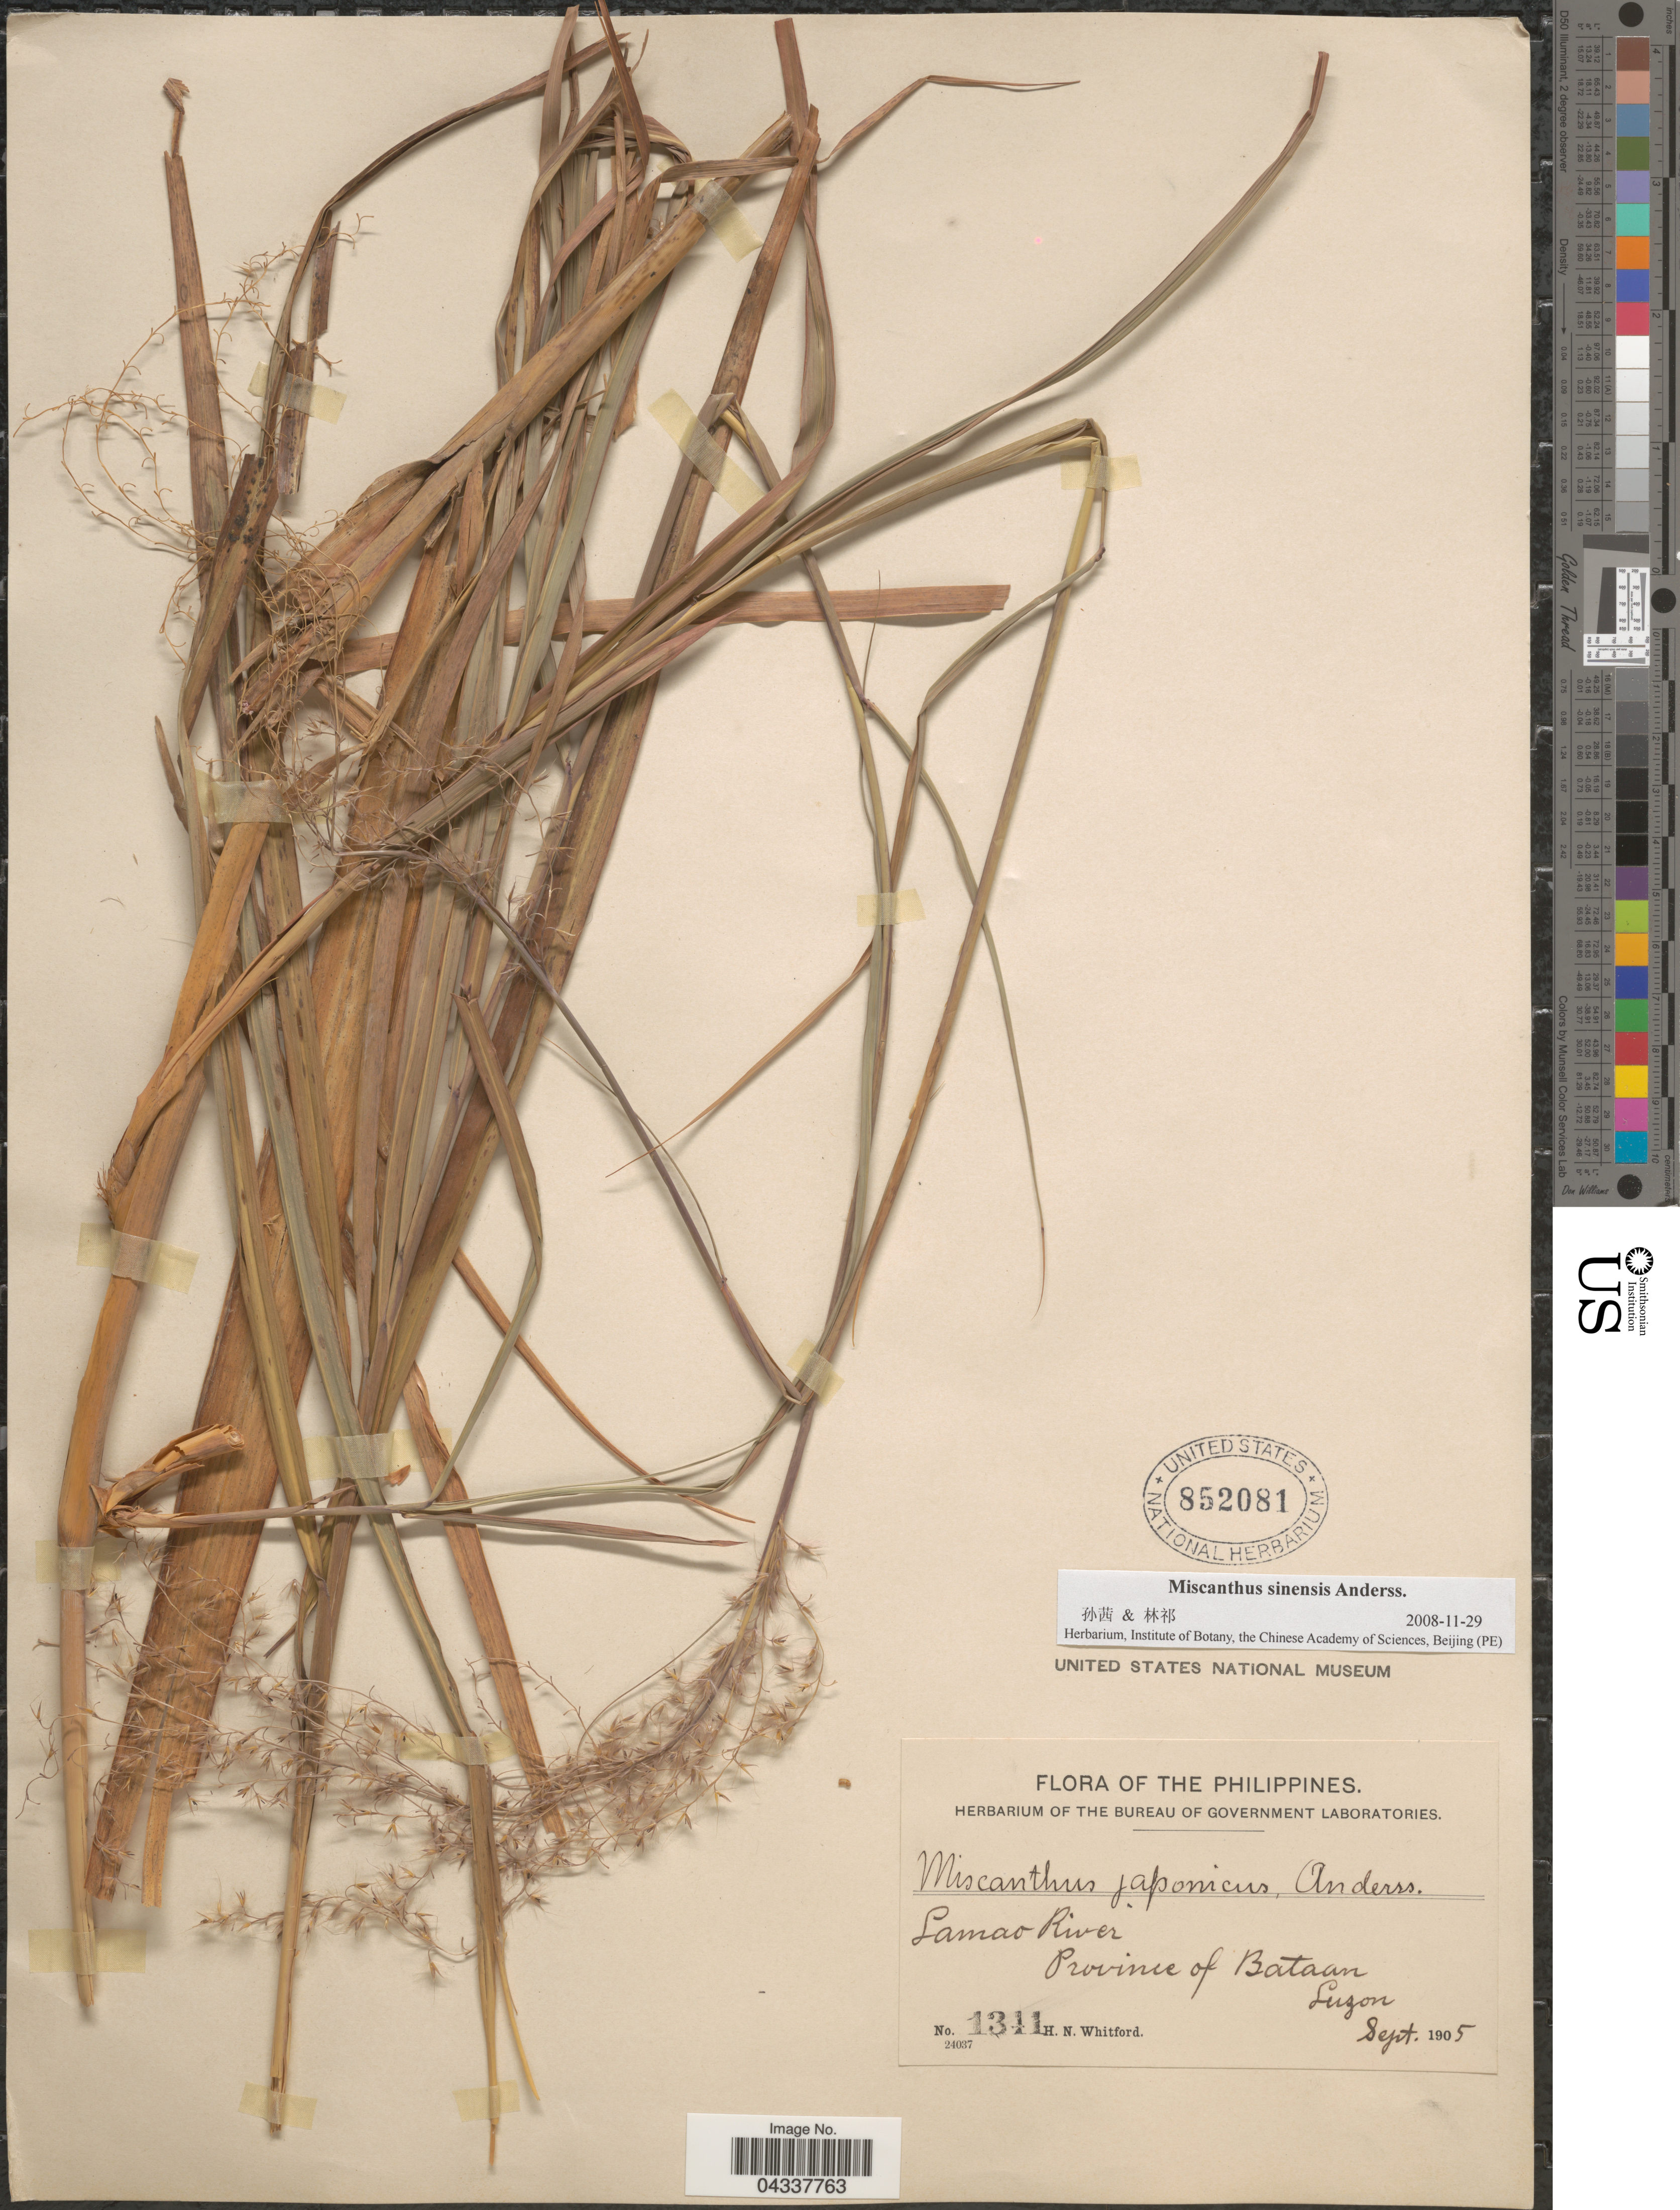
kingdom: Plantae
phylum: Tracheophyta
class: Liliopsida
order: Poales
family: Poaceae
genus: Miscanthus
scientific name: Miscanthus sinensis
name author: Andersson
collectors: H. N. Whitford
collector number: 1341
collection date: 1905-09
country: Philippines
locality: Lamao River. Province of Bataan. Luzon.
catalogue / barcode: US 852081